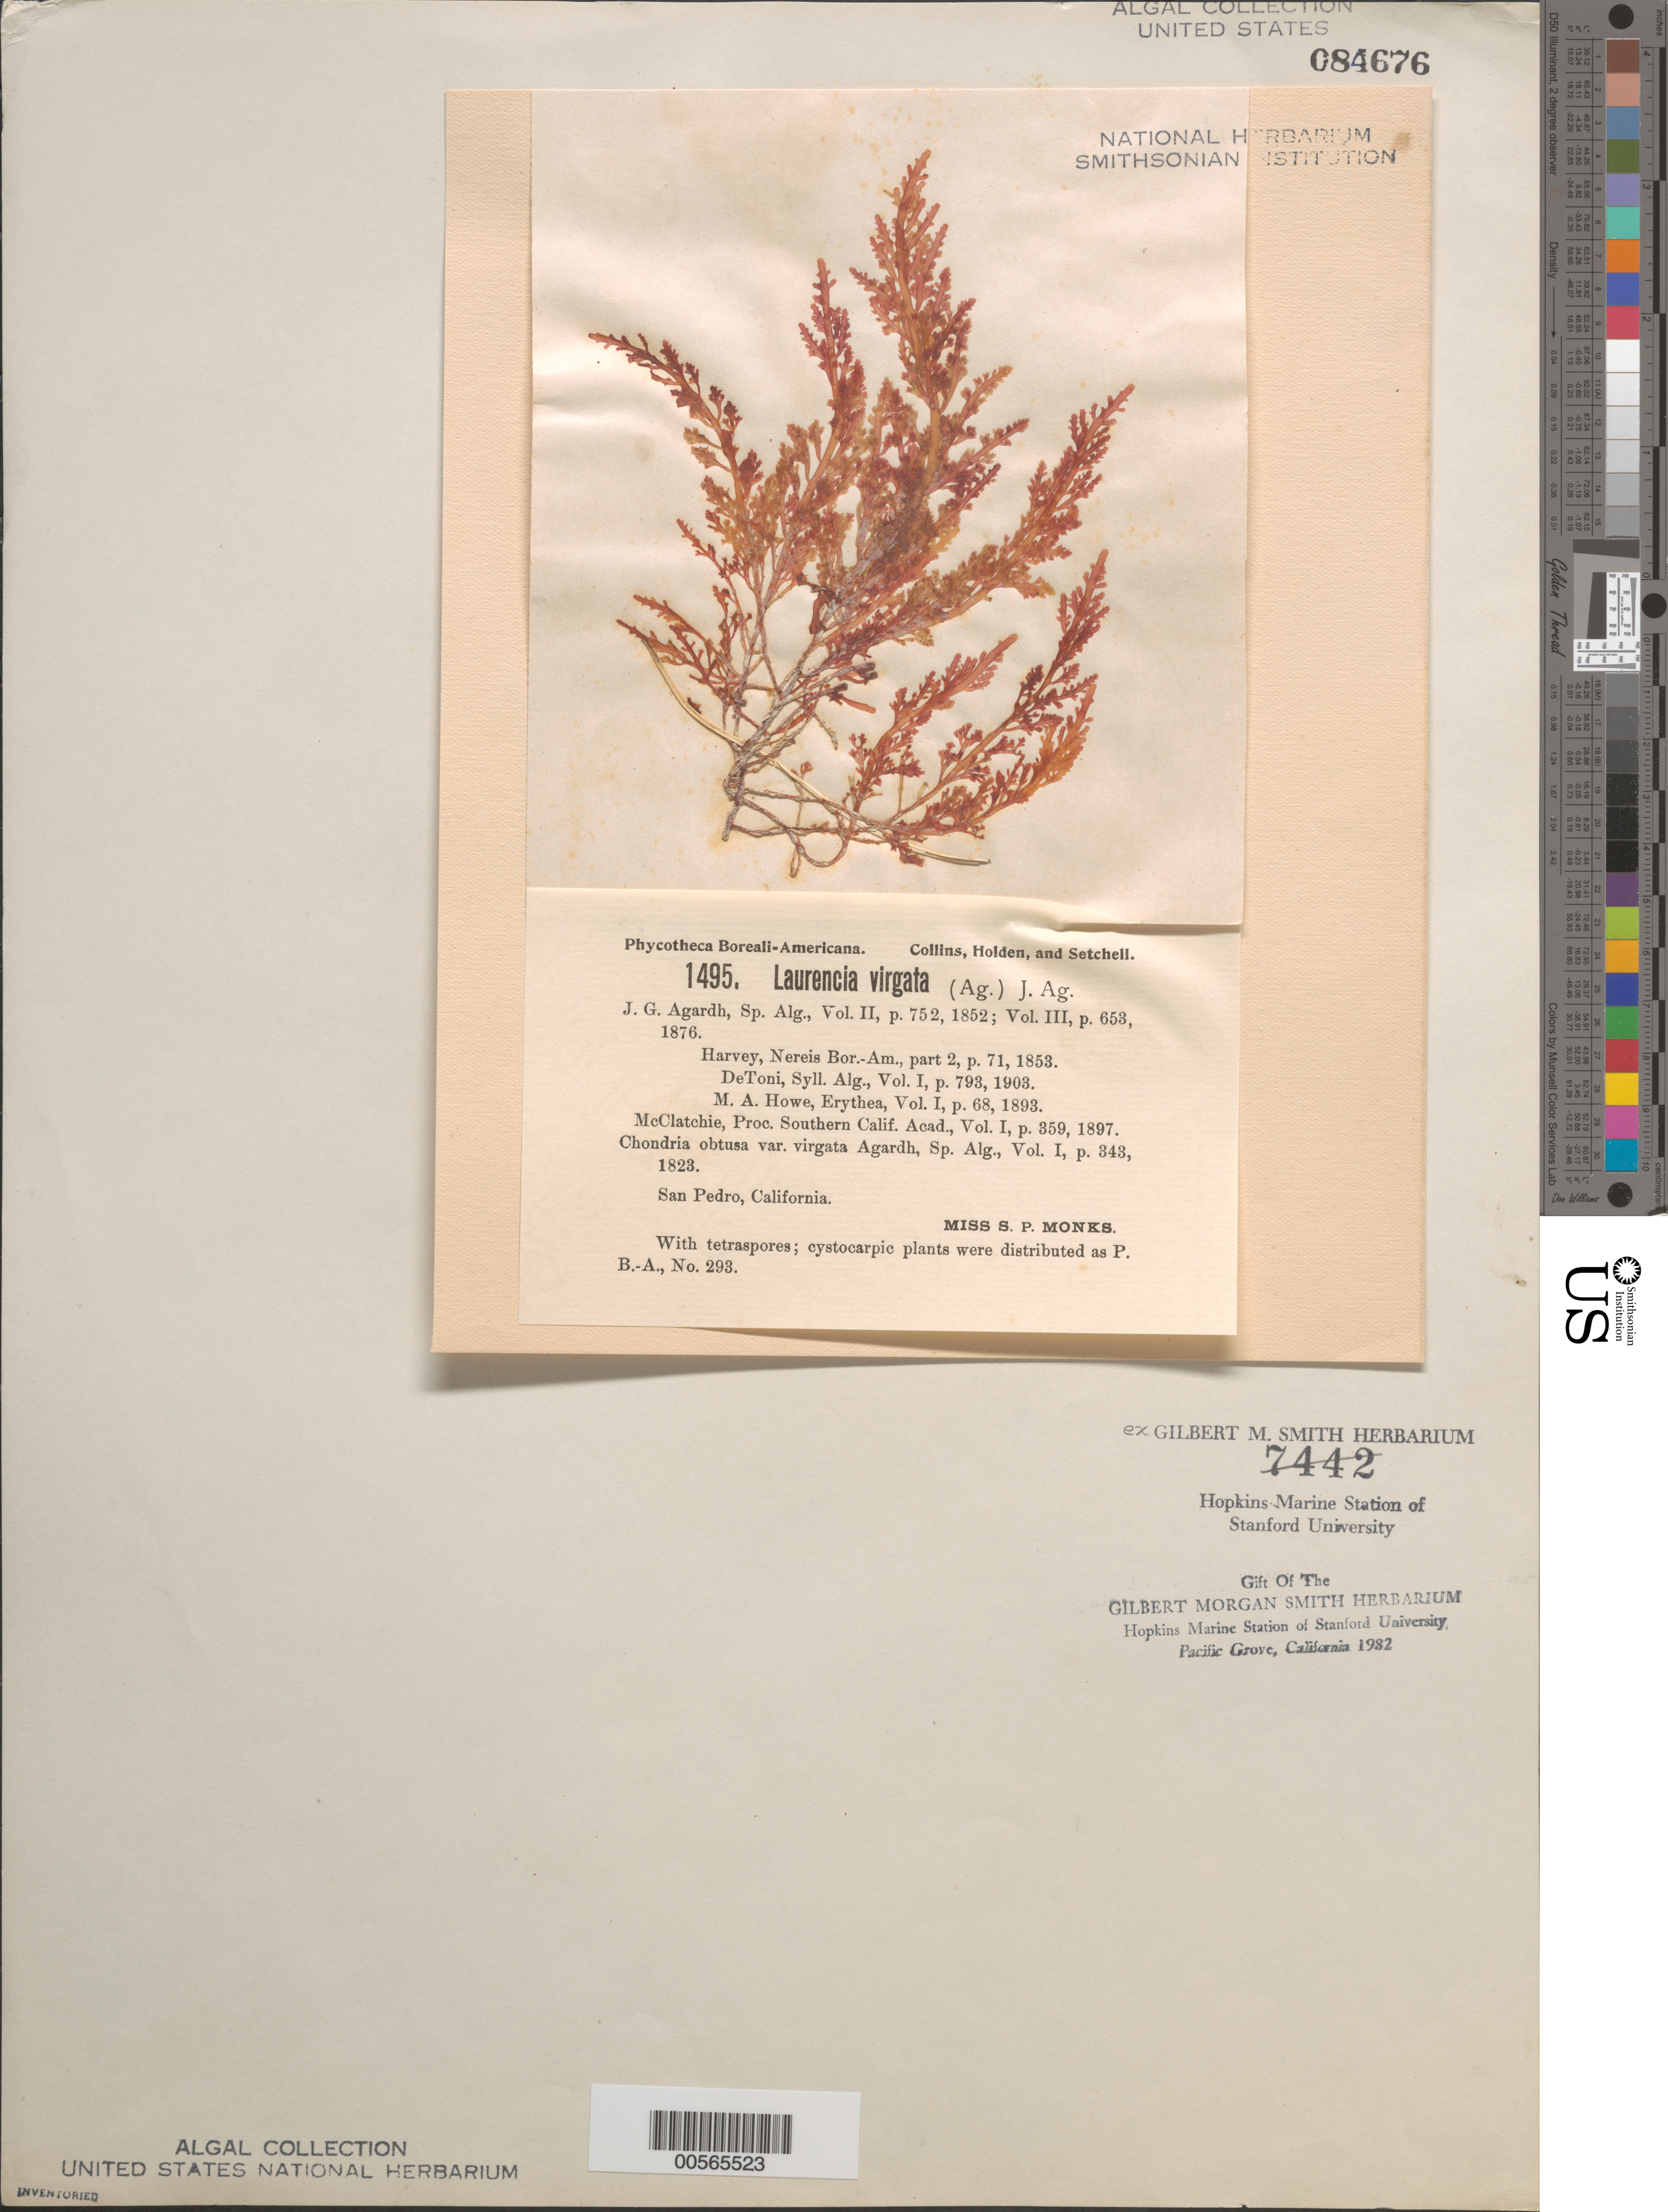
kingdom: Plantae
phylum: Rhodophyta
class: Florideophyceae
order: Ceramiales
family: Rhodomelaceae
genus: Laurencia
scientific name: Laurencia glomerata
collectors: S. Monks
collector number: PB-A 1495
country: United States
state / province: California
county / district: Los Angeles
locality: San Pedro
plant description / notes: Collins, Holden & Setchell, Phycotheca Boreali-Americana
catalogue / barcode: US 84676